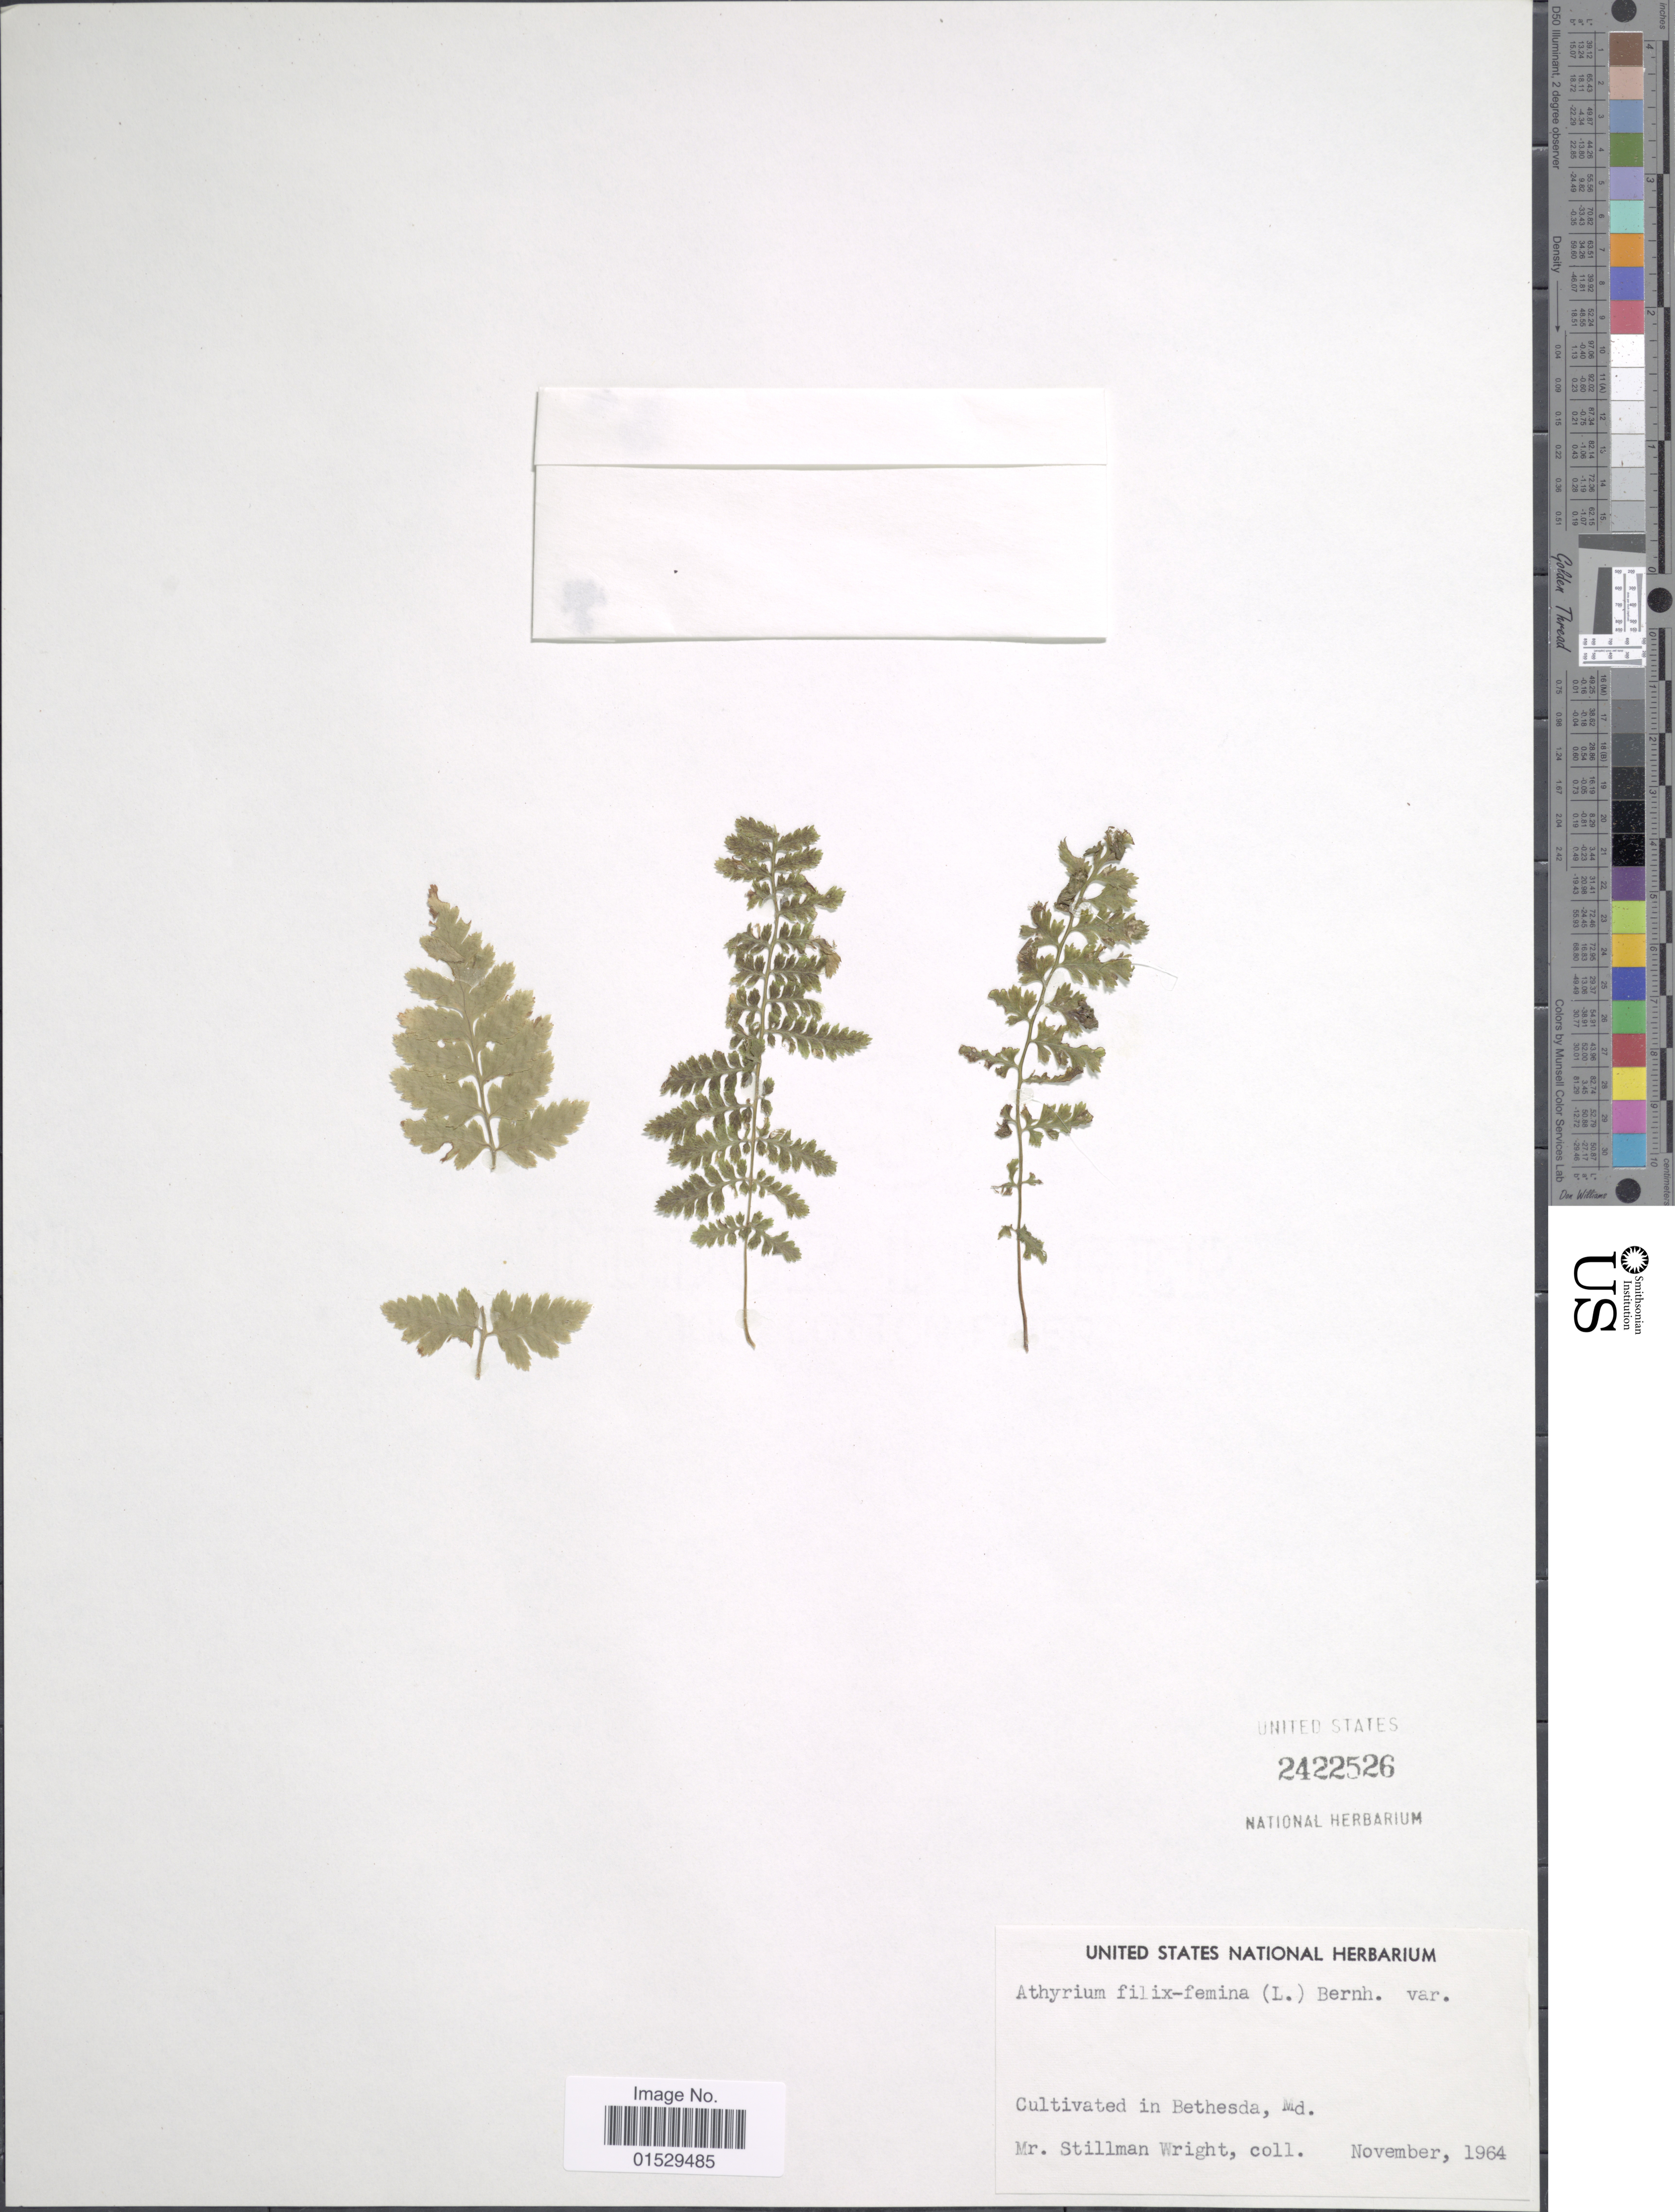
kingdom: Plantae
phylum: Tracheophyta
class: Polypodiopsida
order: Polypodiales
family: Athyriaceae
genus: Athyrium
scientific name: Athyrium filix-femina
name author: (L.) Roth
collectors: S. Wright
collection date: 1964-11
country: United States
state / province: Maryland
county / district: Montgomery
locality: Bethesda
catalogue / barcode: US 2422526